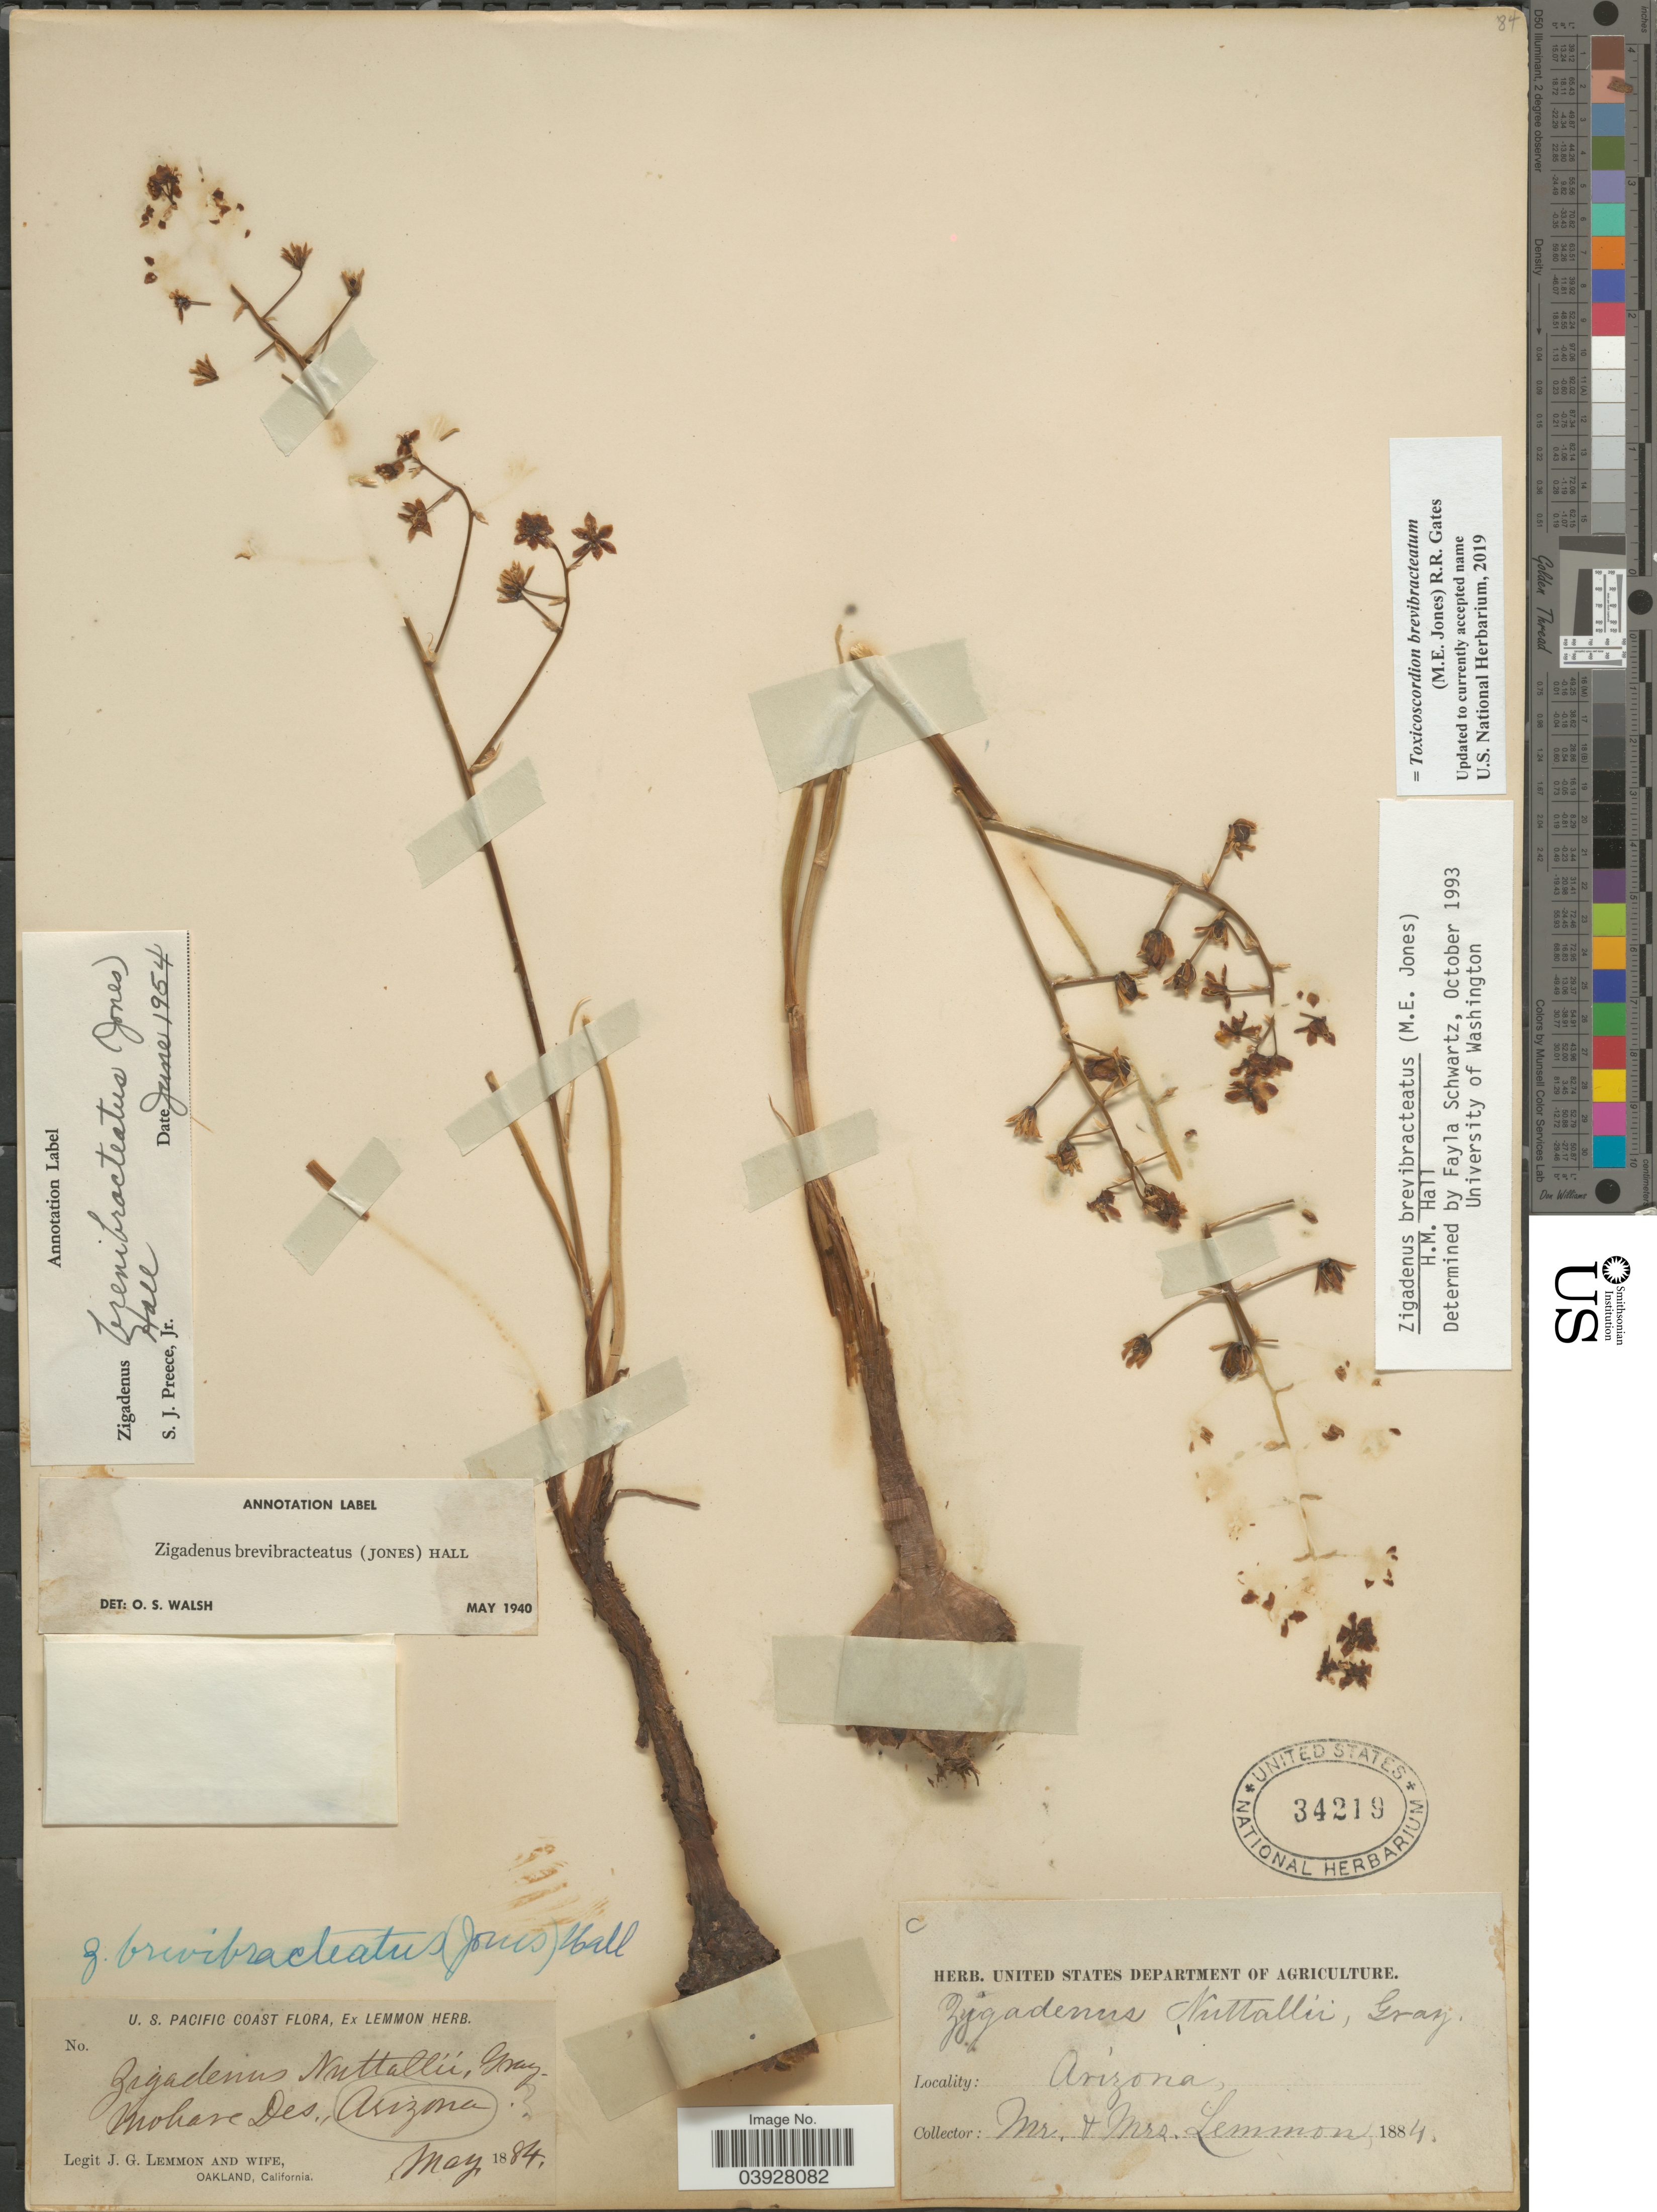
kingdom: Plantae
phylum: Tracheophyta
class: Liliopsida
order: Liliales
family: Melanthiaceae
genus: Toxicoscordion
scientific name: Toxicoscordion brevibracteatum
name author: (M.E. Jones) R.R. Gates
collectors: J. Lemmon & Mrs. J. G. Lemmon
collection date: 1884-05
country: United States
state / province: Arizona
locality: Mohave Des.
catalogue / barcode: US 34219